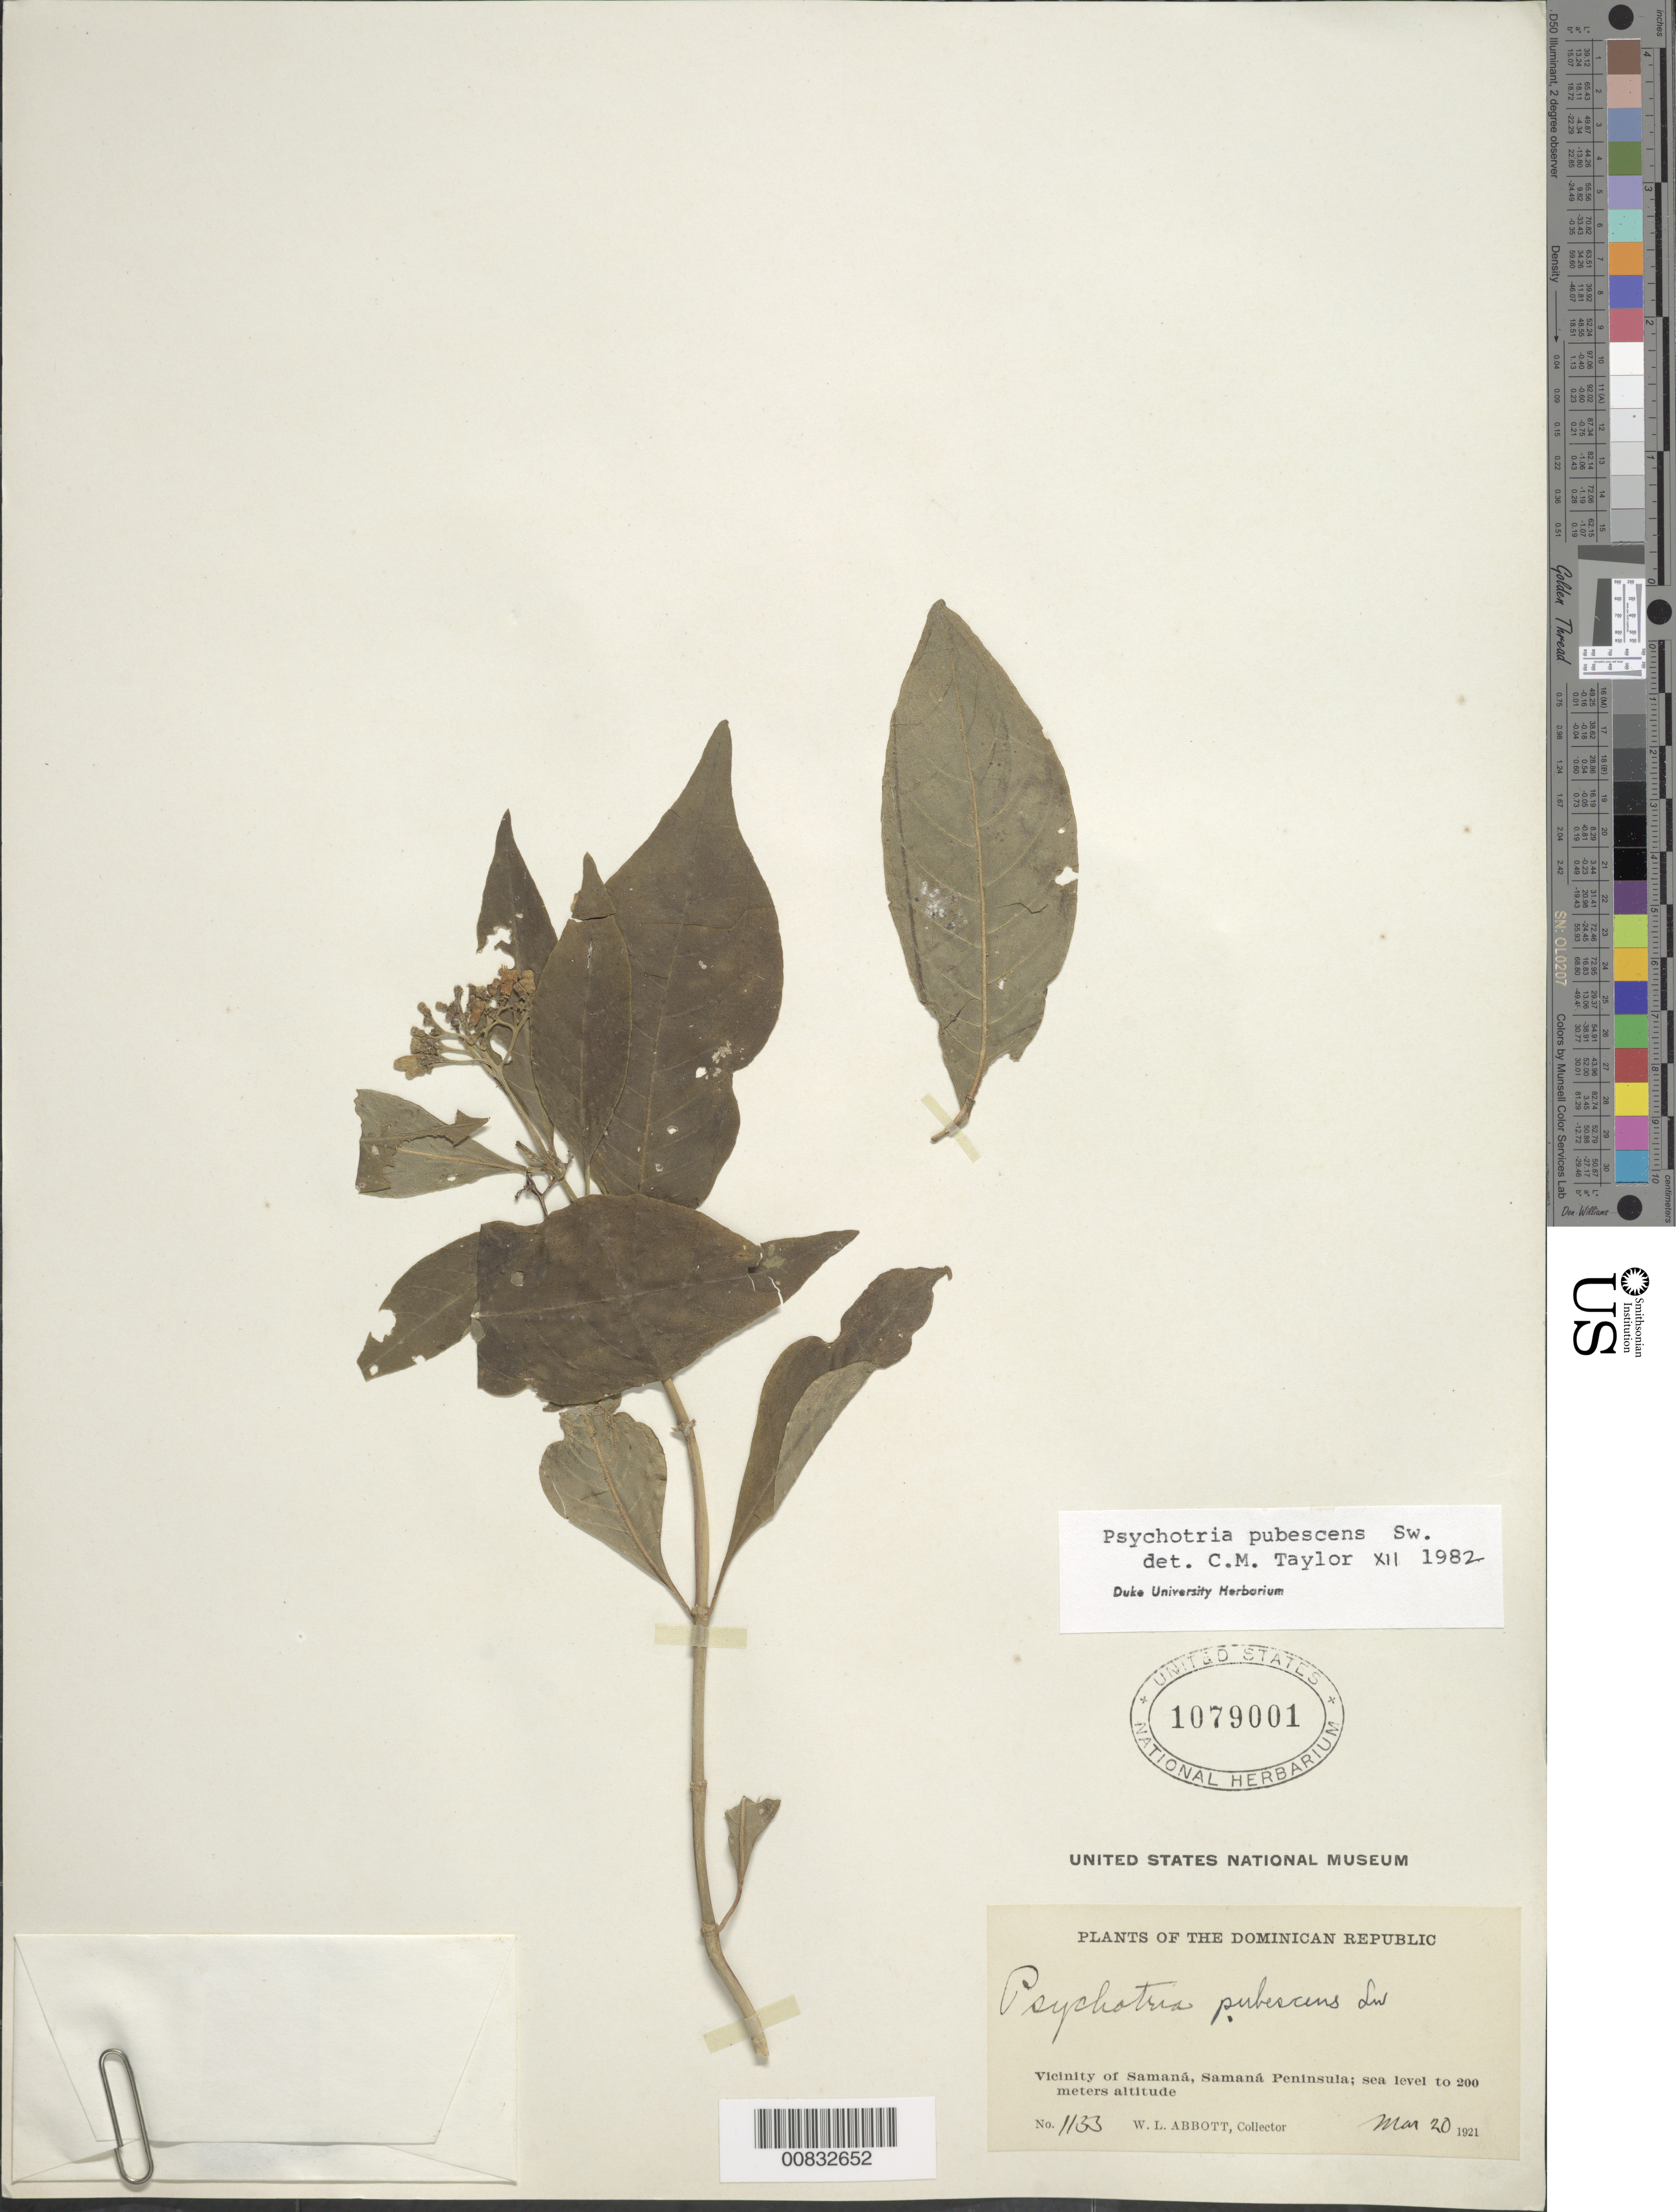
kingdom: Plantae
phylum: Tracheophyta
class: Magnoliopsida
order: Gentianales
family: Rubiaceae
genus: Psychotria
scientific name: Psychotria pubescens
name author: Sw.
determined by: Taylor, Charlotte M.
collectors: W. L. Abbott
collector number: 1133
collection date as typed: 20 Mar 1921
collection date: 1921-03-20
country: Dominican Republic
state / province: Samana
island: Hispaniola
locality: Vicinity of Samaná, Samaná Peninsula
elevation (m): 0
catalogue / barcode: US 1079001